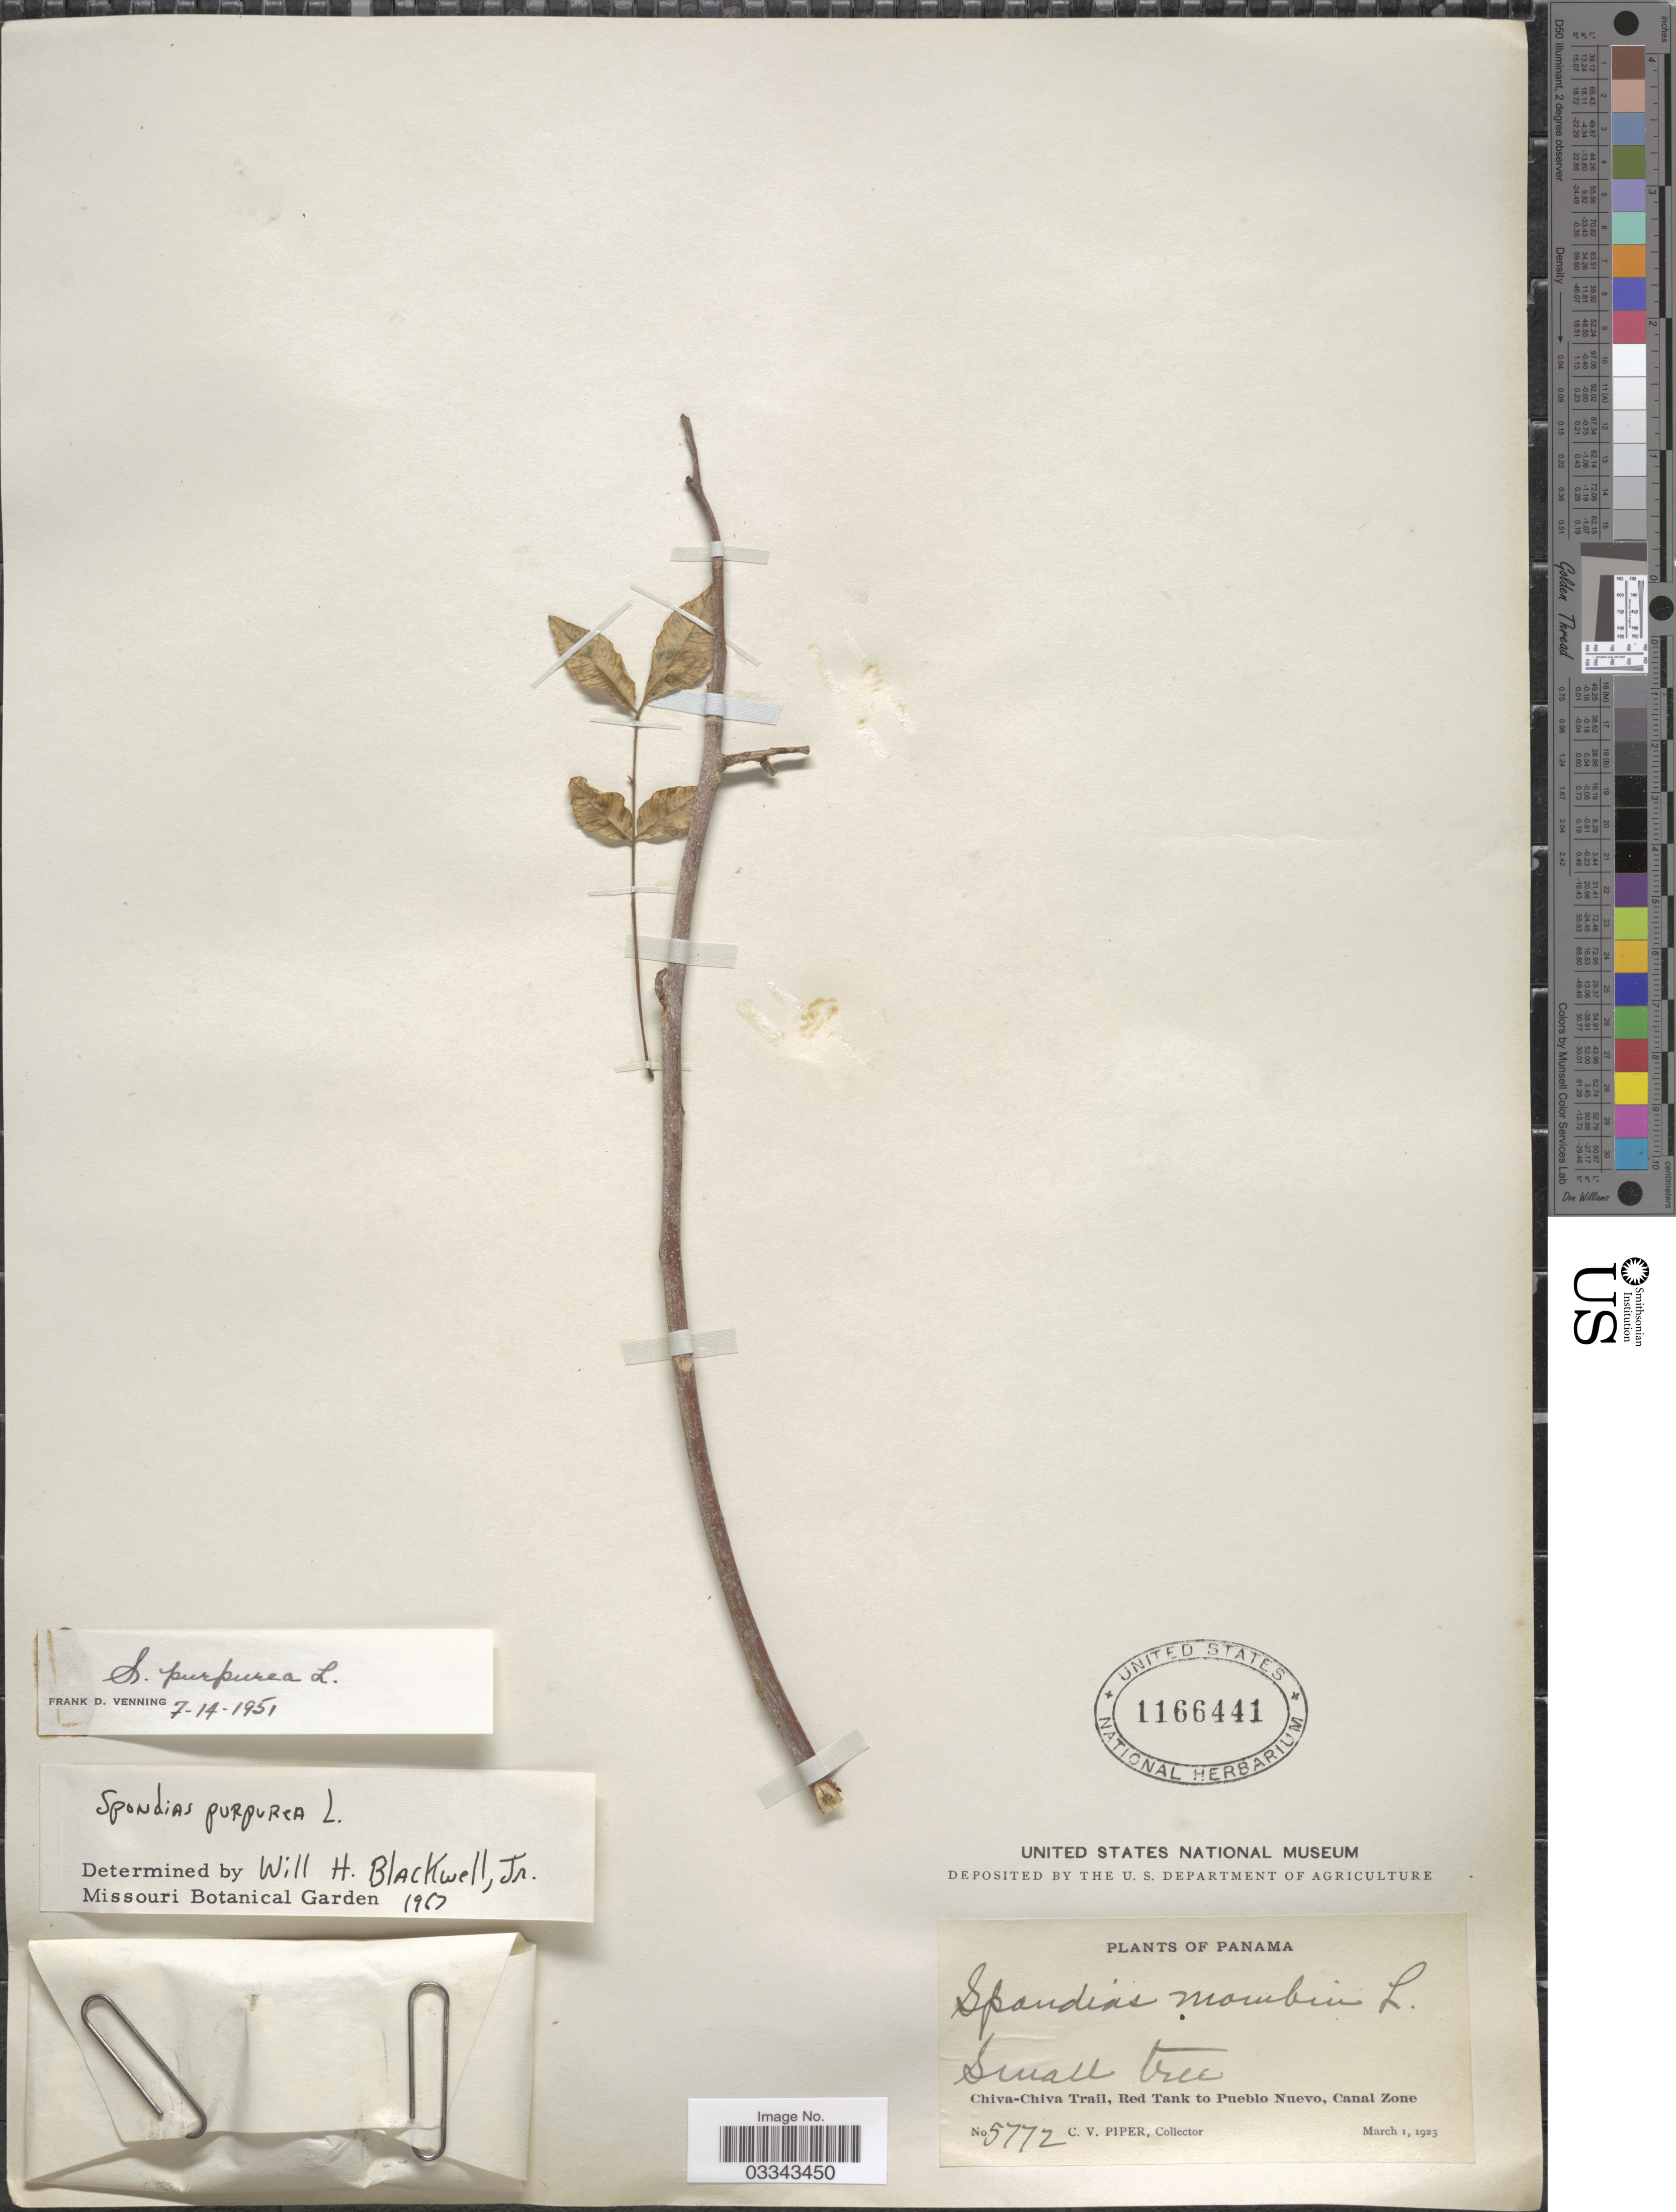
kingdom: Plantae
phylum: Tracheophyta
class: Magnoliopsida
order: Sapindales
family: Anacardiaceae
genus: Spondias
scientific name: Spondias purpurea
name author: L.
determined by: Mitchell, John D.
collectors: C. V. Piper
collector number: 5772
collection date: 1923-03-01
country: Panama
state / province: Panamá / Panamá Oeste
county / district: Canal Zone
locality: Chiva-Chiva Trail, Red Tank to Pueblo Nuevo.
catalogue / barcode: US 1166441